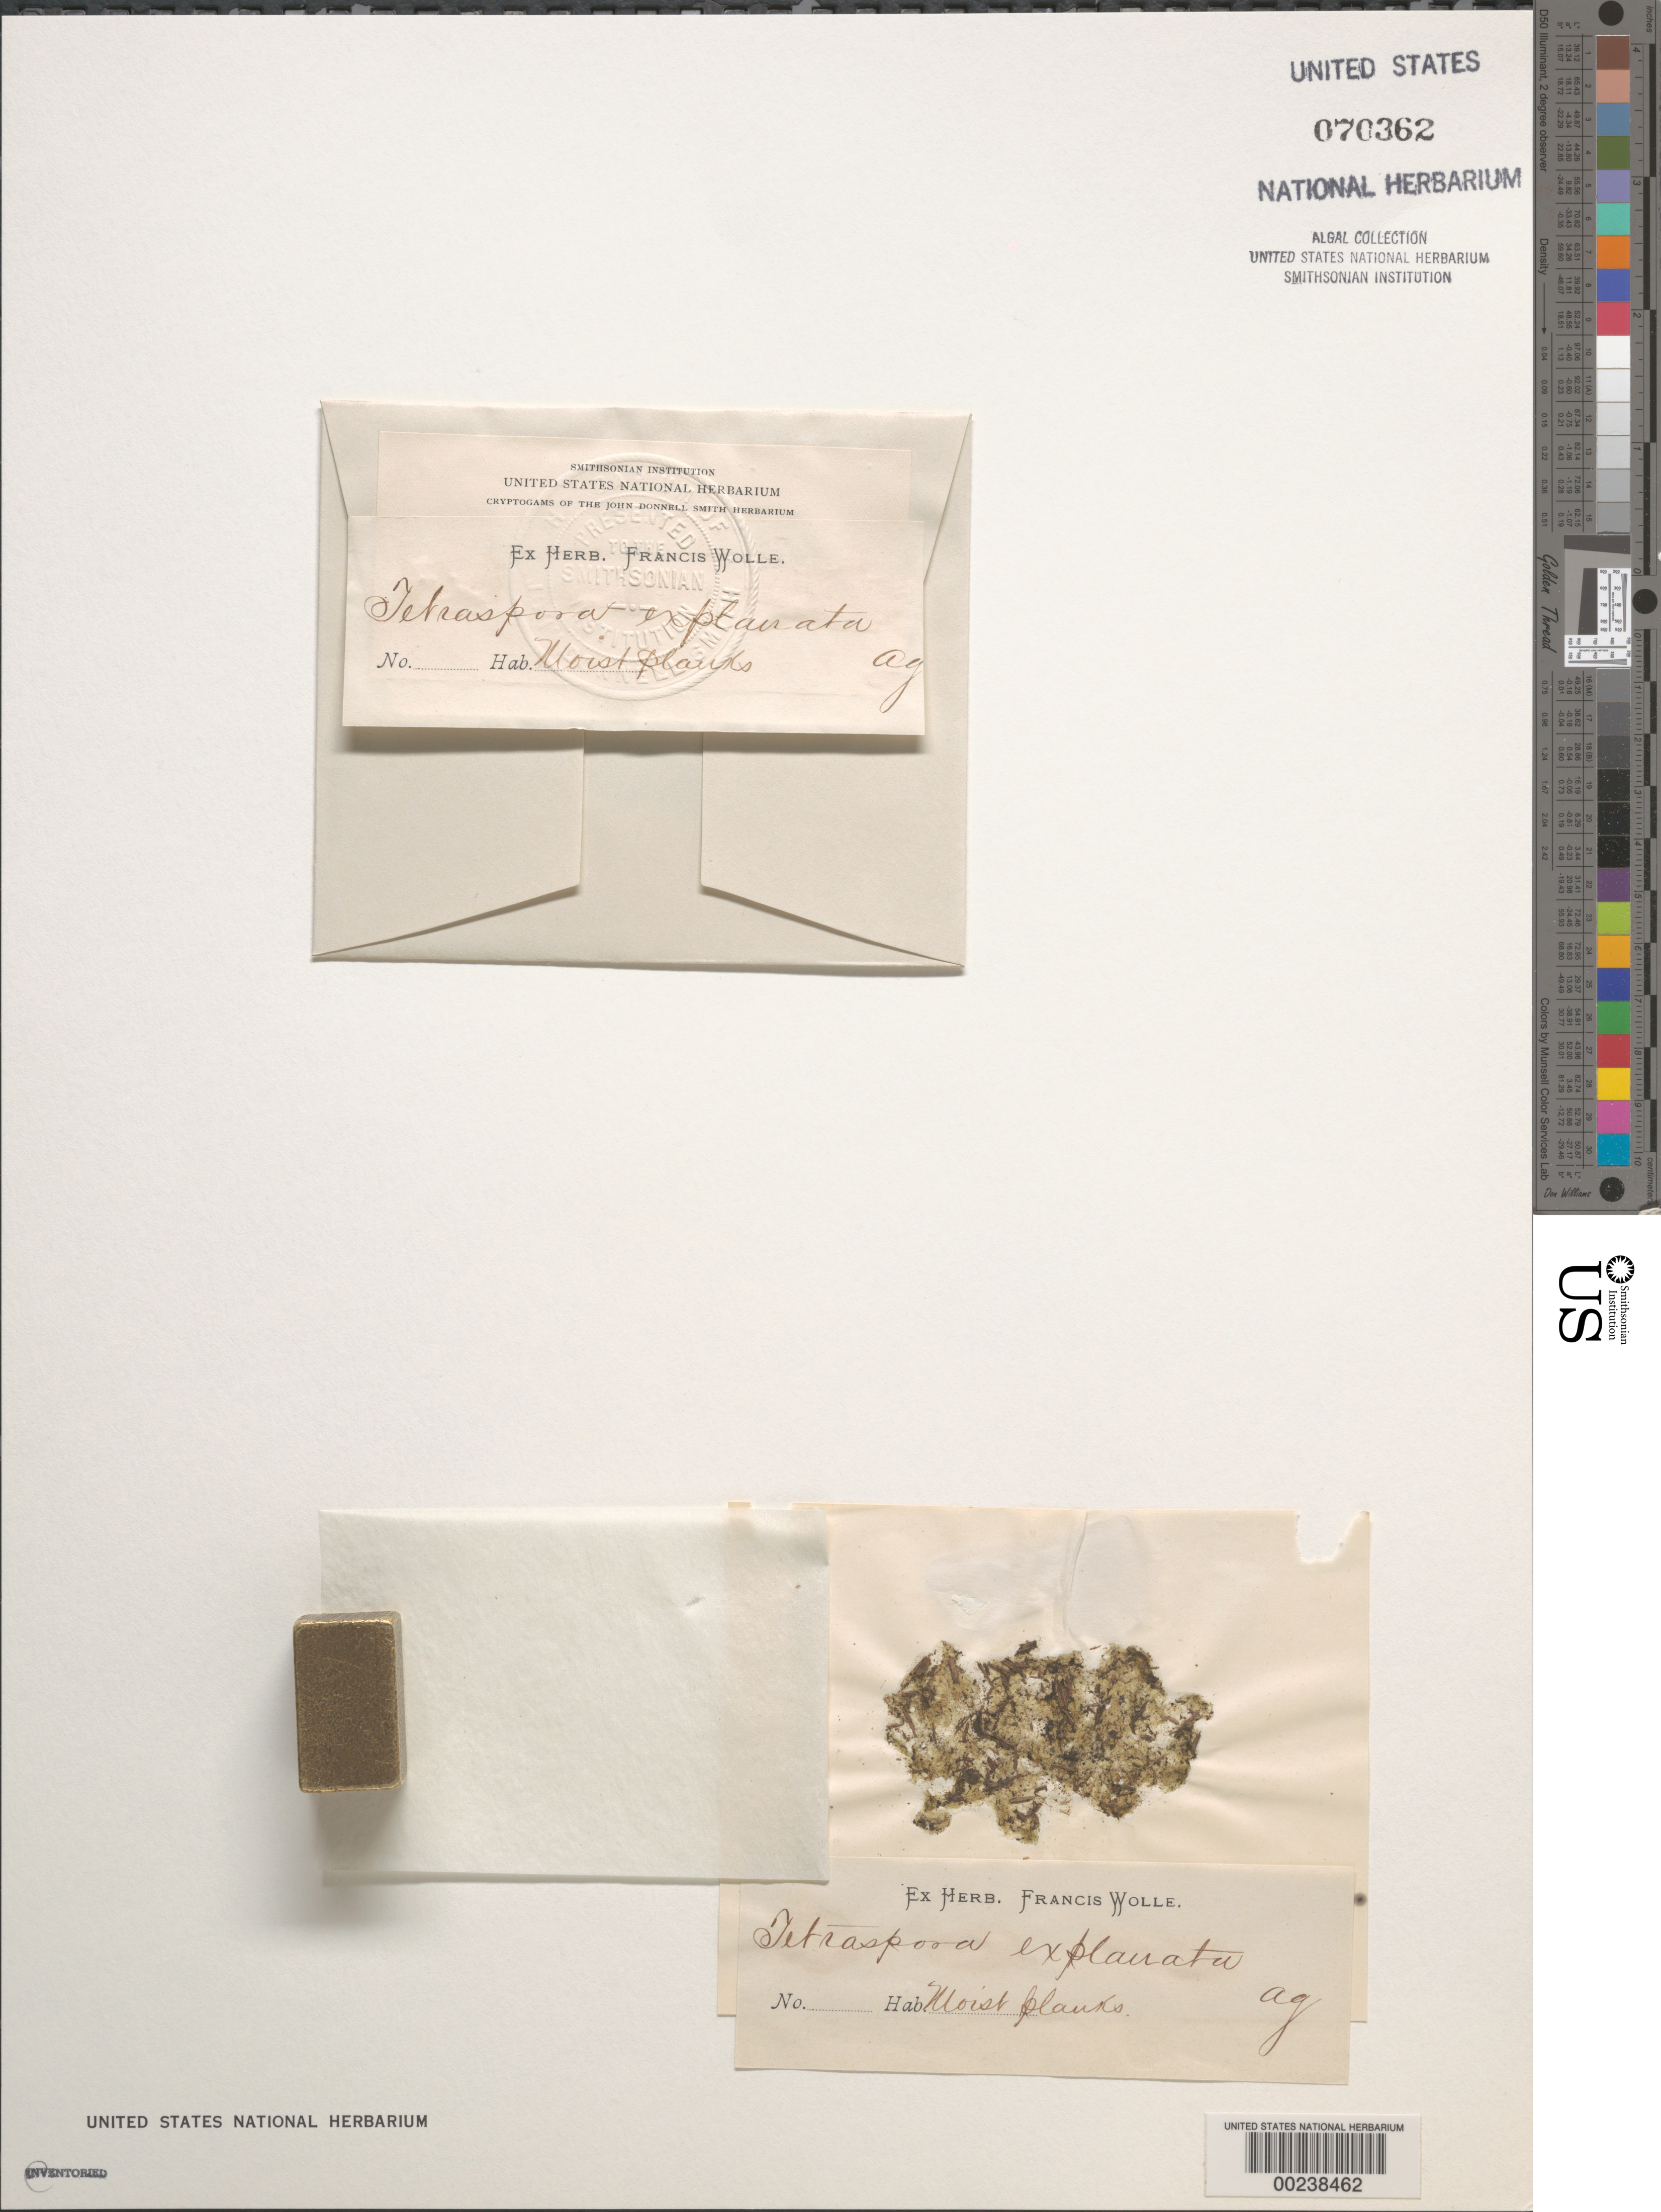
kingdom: Plantae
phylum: Chlorophyta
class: Chlorophyceae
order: Tetrasporales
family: Tetrasporaceae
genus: Tetraspora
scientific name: Tetraspora gelatinosa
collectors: F. Wolle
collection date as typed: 18--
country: United States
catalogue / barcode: US 70362